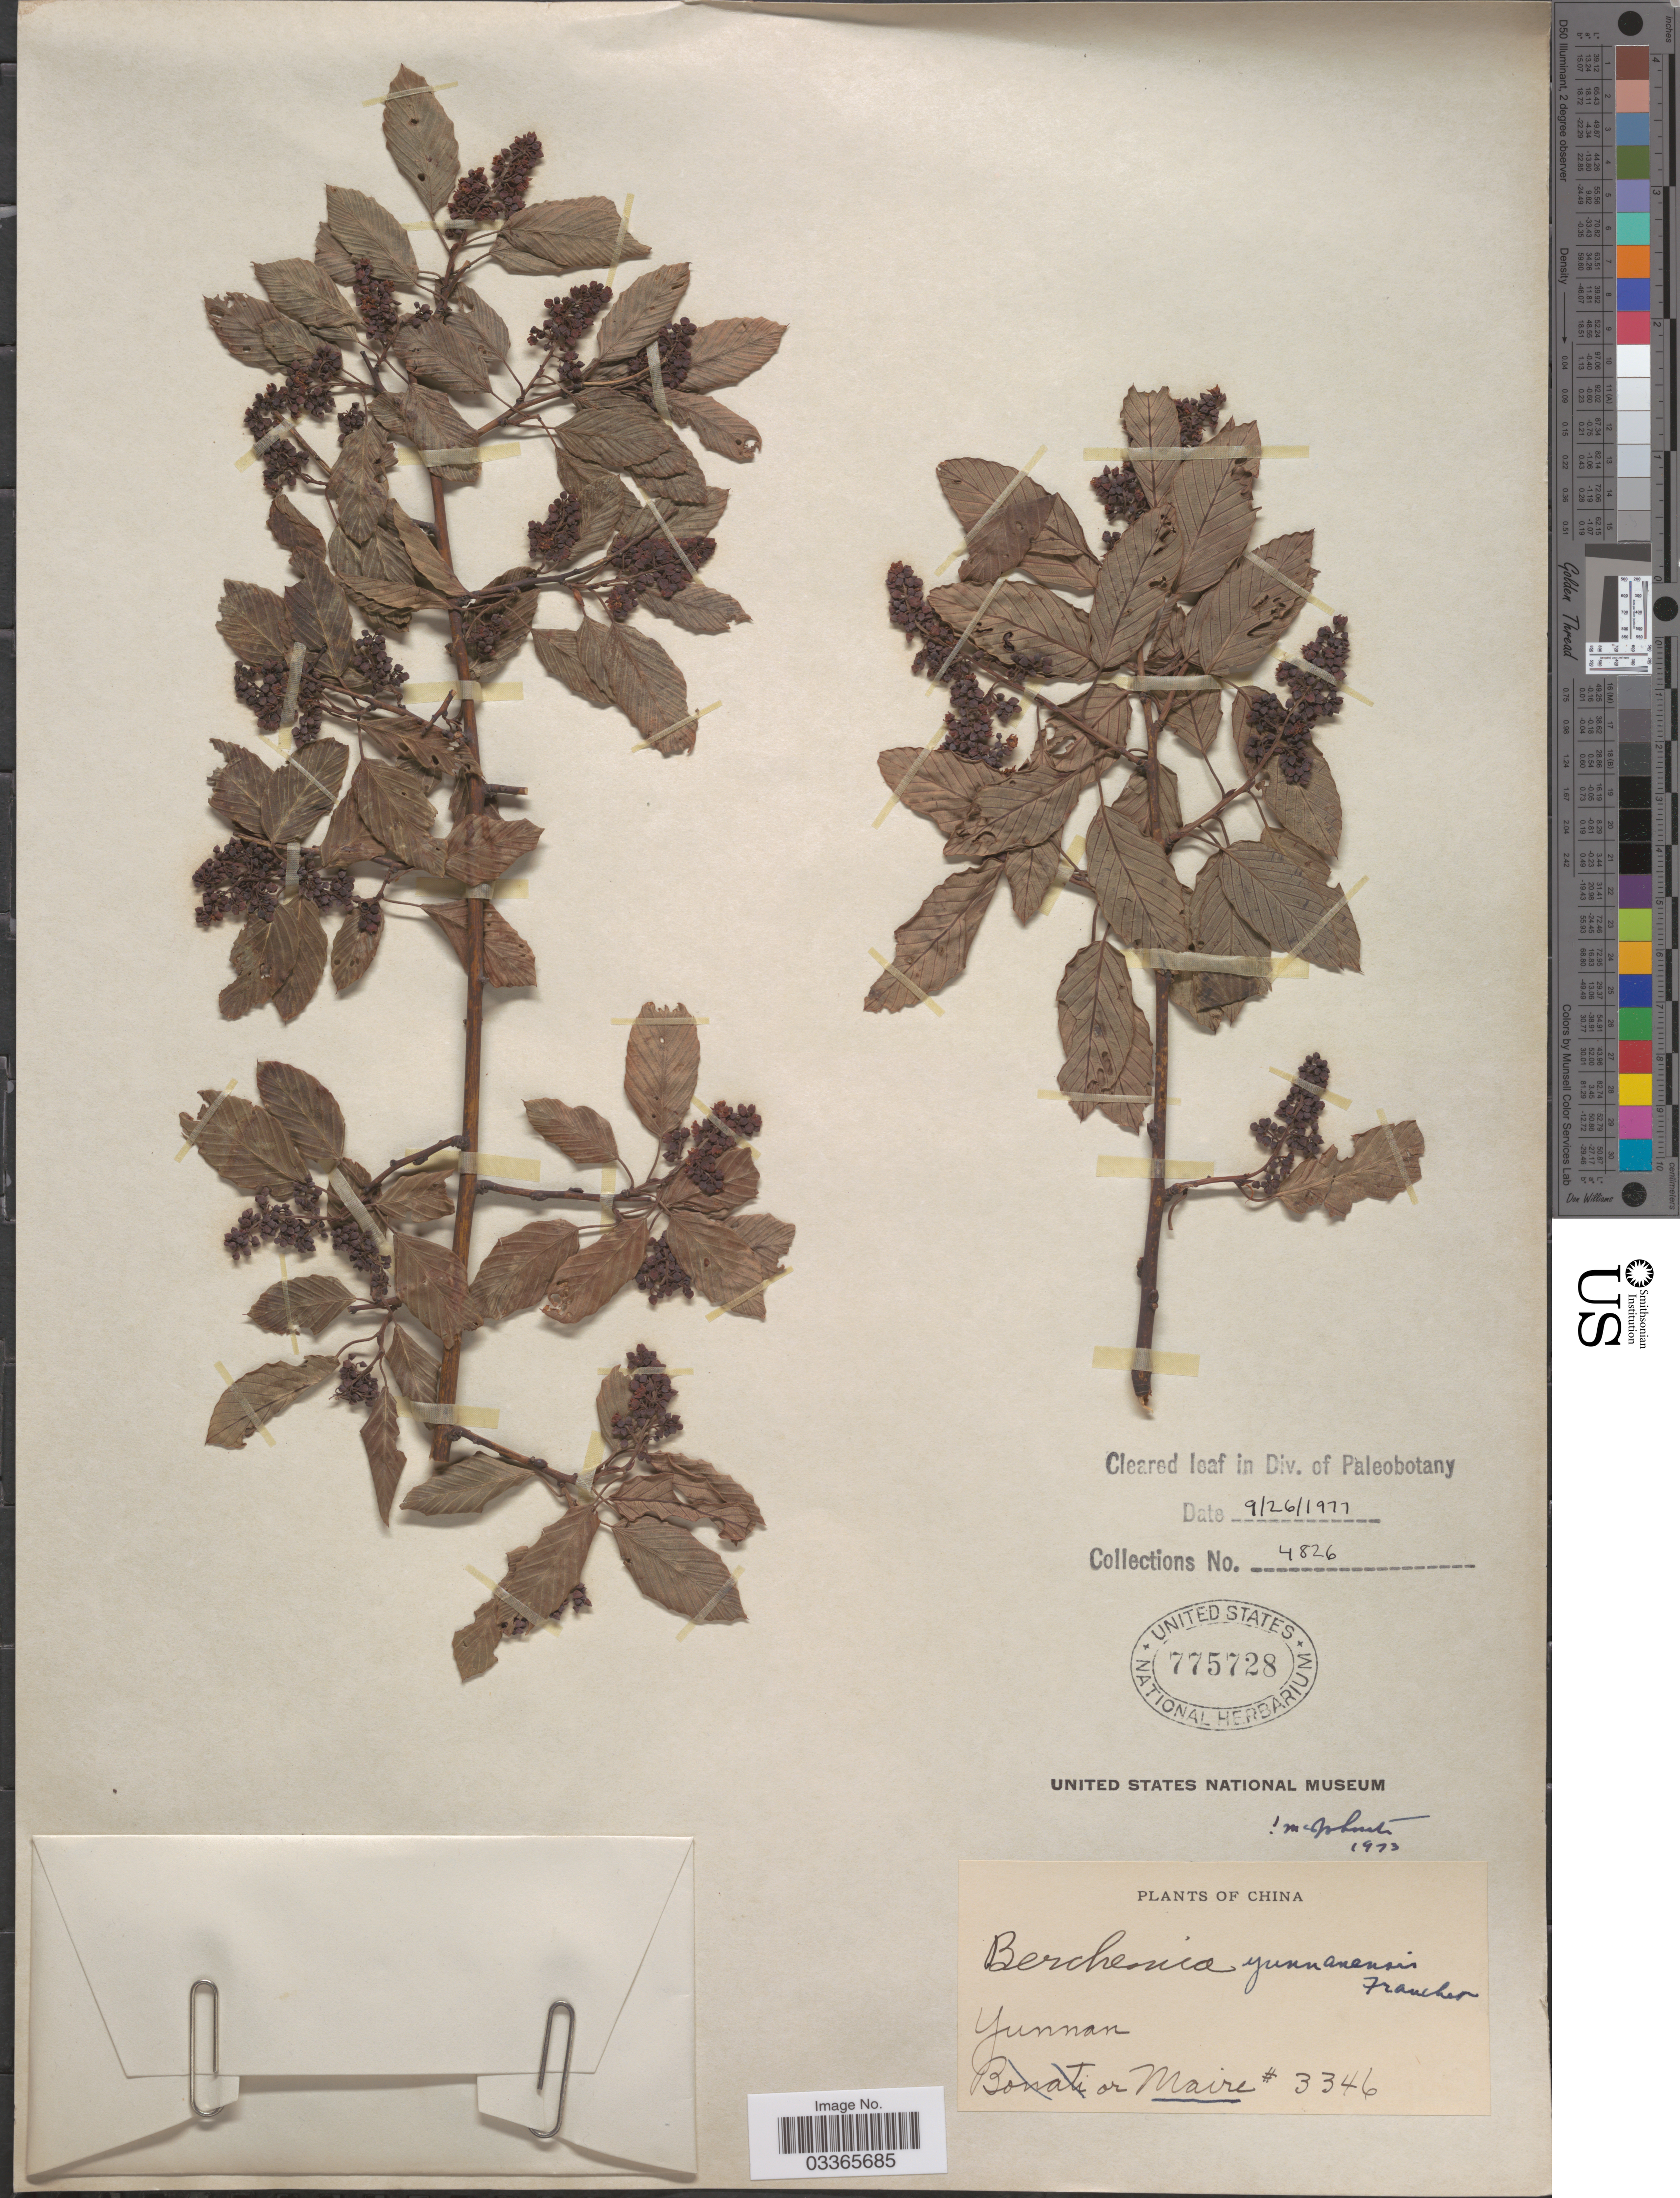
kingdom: Plantae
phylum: Tracheophyta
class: Magnoliopsida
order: Rosales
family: Rhamnaceae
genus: Berchemia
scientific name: Berchemia yunnanensis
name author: (Franch.) Ulbr.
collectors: Maire, --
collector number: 3346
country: China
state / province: Yunnan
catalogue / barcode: US 775728